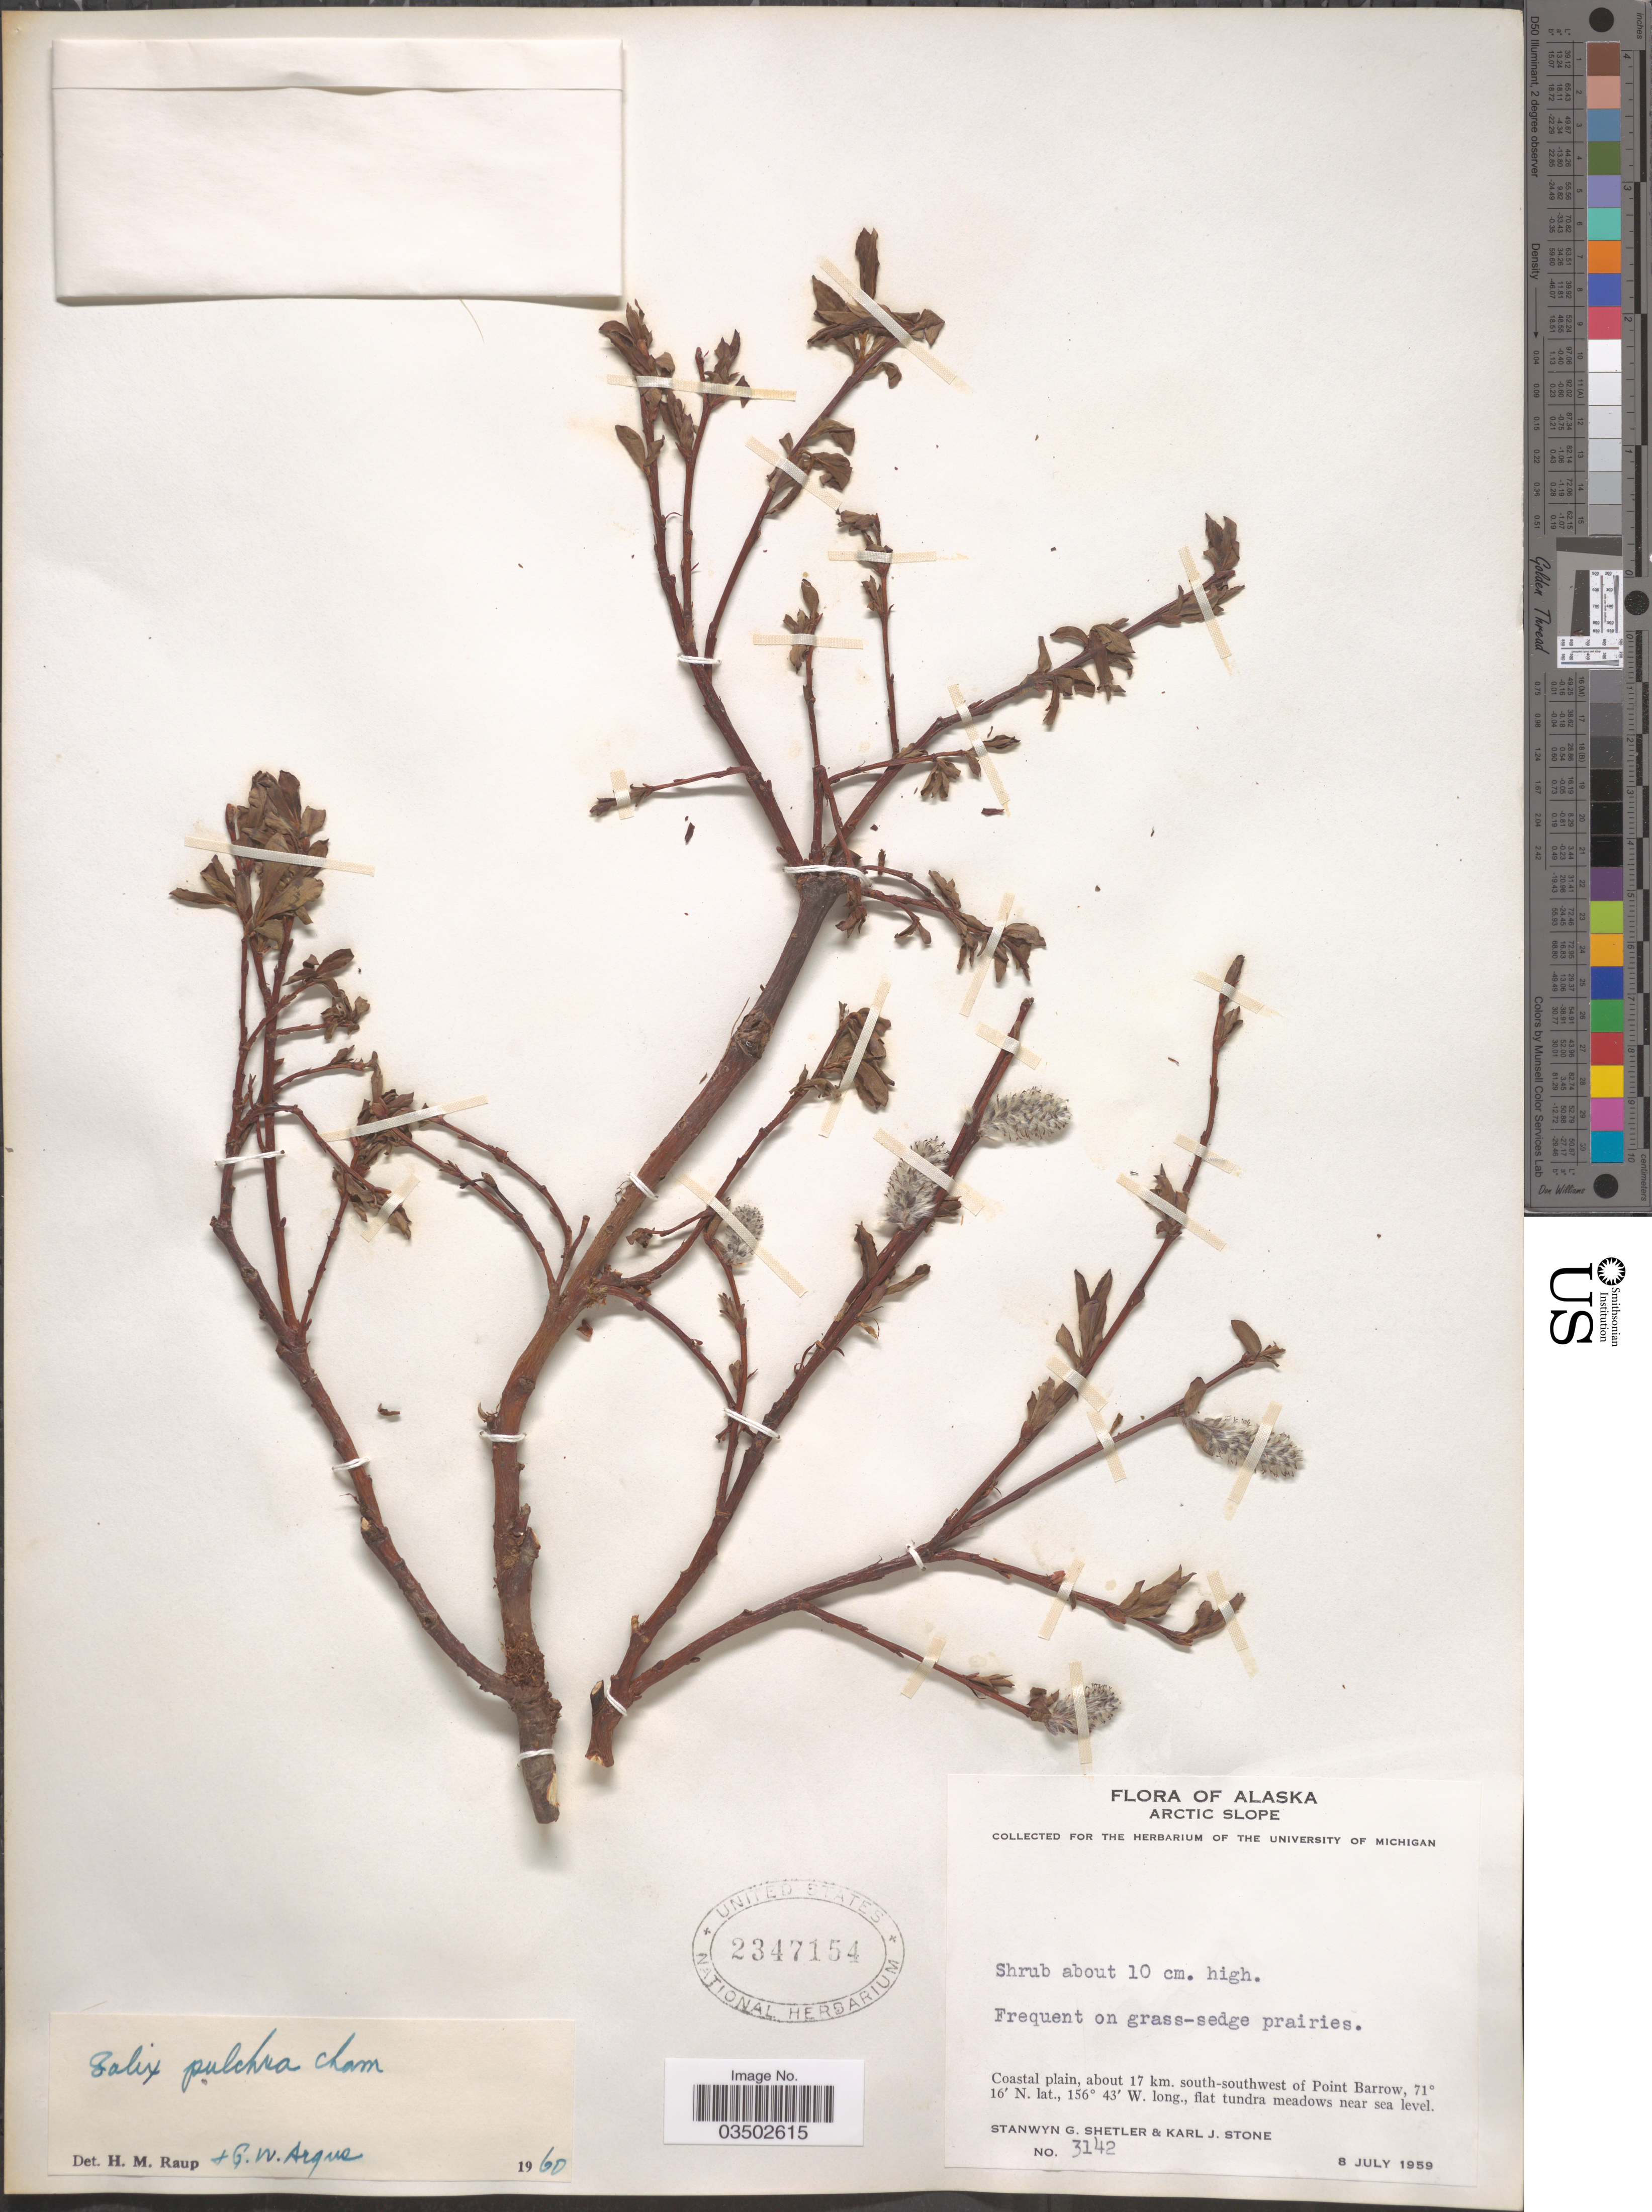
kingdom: Plantae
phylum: Tracheophyta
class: Magnoliopsida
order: Malpighiales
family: Salicaceae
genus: Salix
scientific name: Salix pulchra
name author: Cham.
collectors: S. Shetler & K. J. Stone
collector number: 3142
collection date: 1959-07-08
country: United States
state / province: Alaska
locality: Arctic Slope. Coastal plain, about 17 km. south-southwest of Point Barrow.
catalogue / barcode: US 2347154